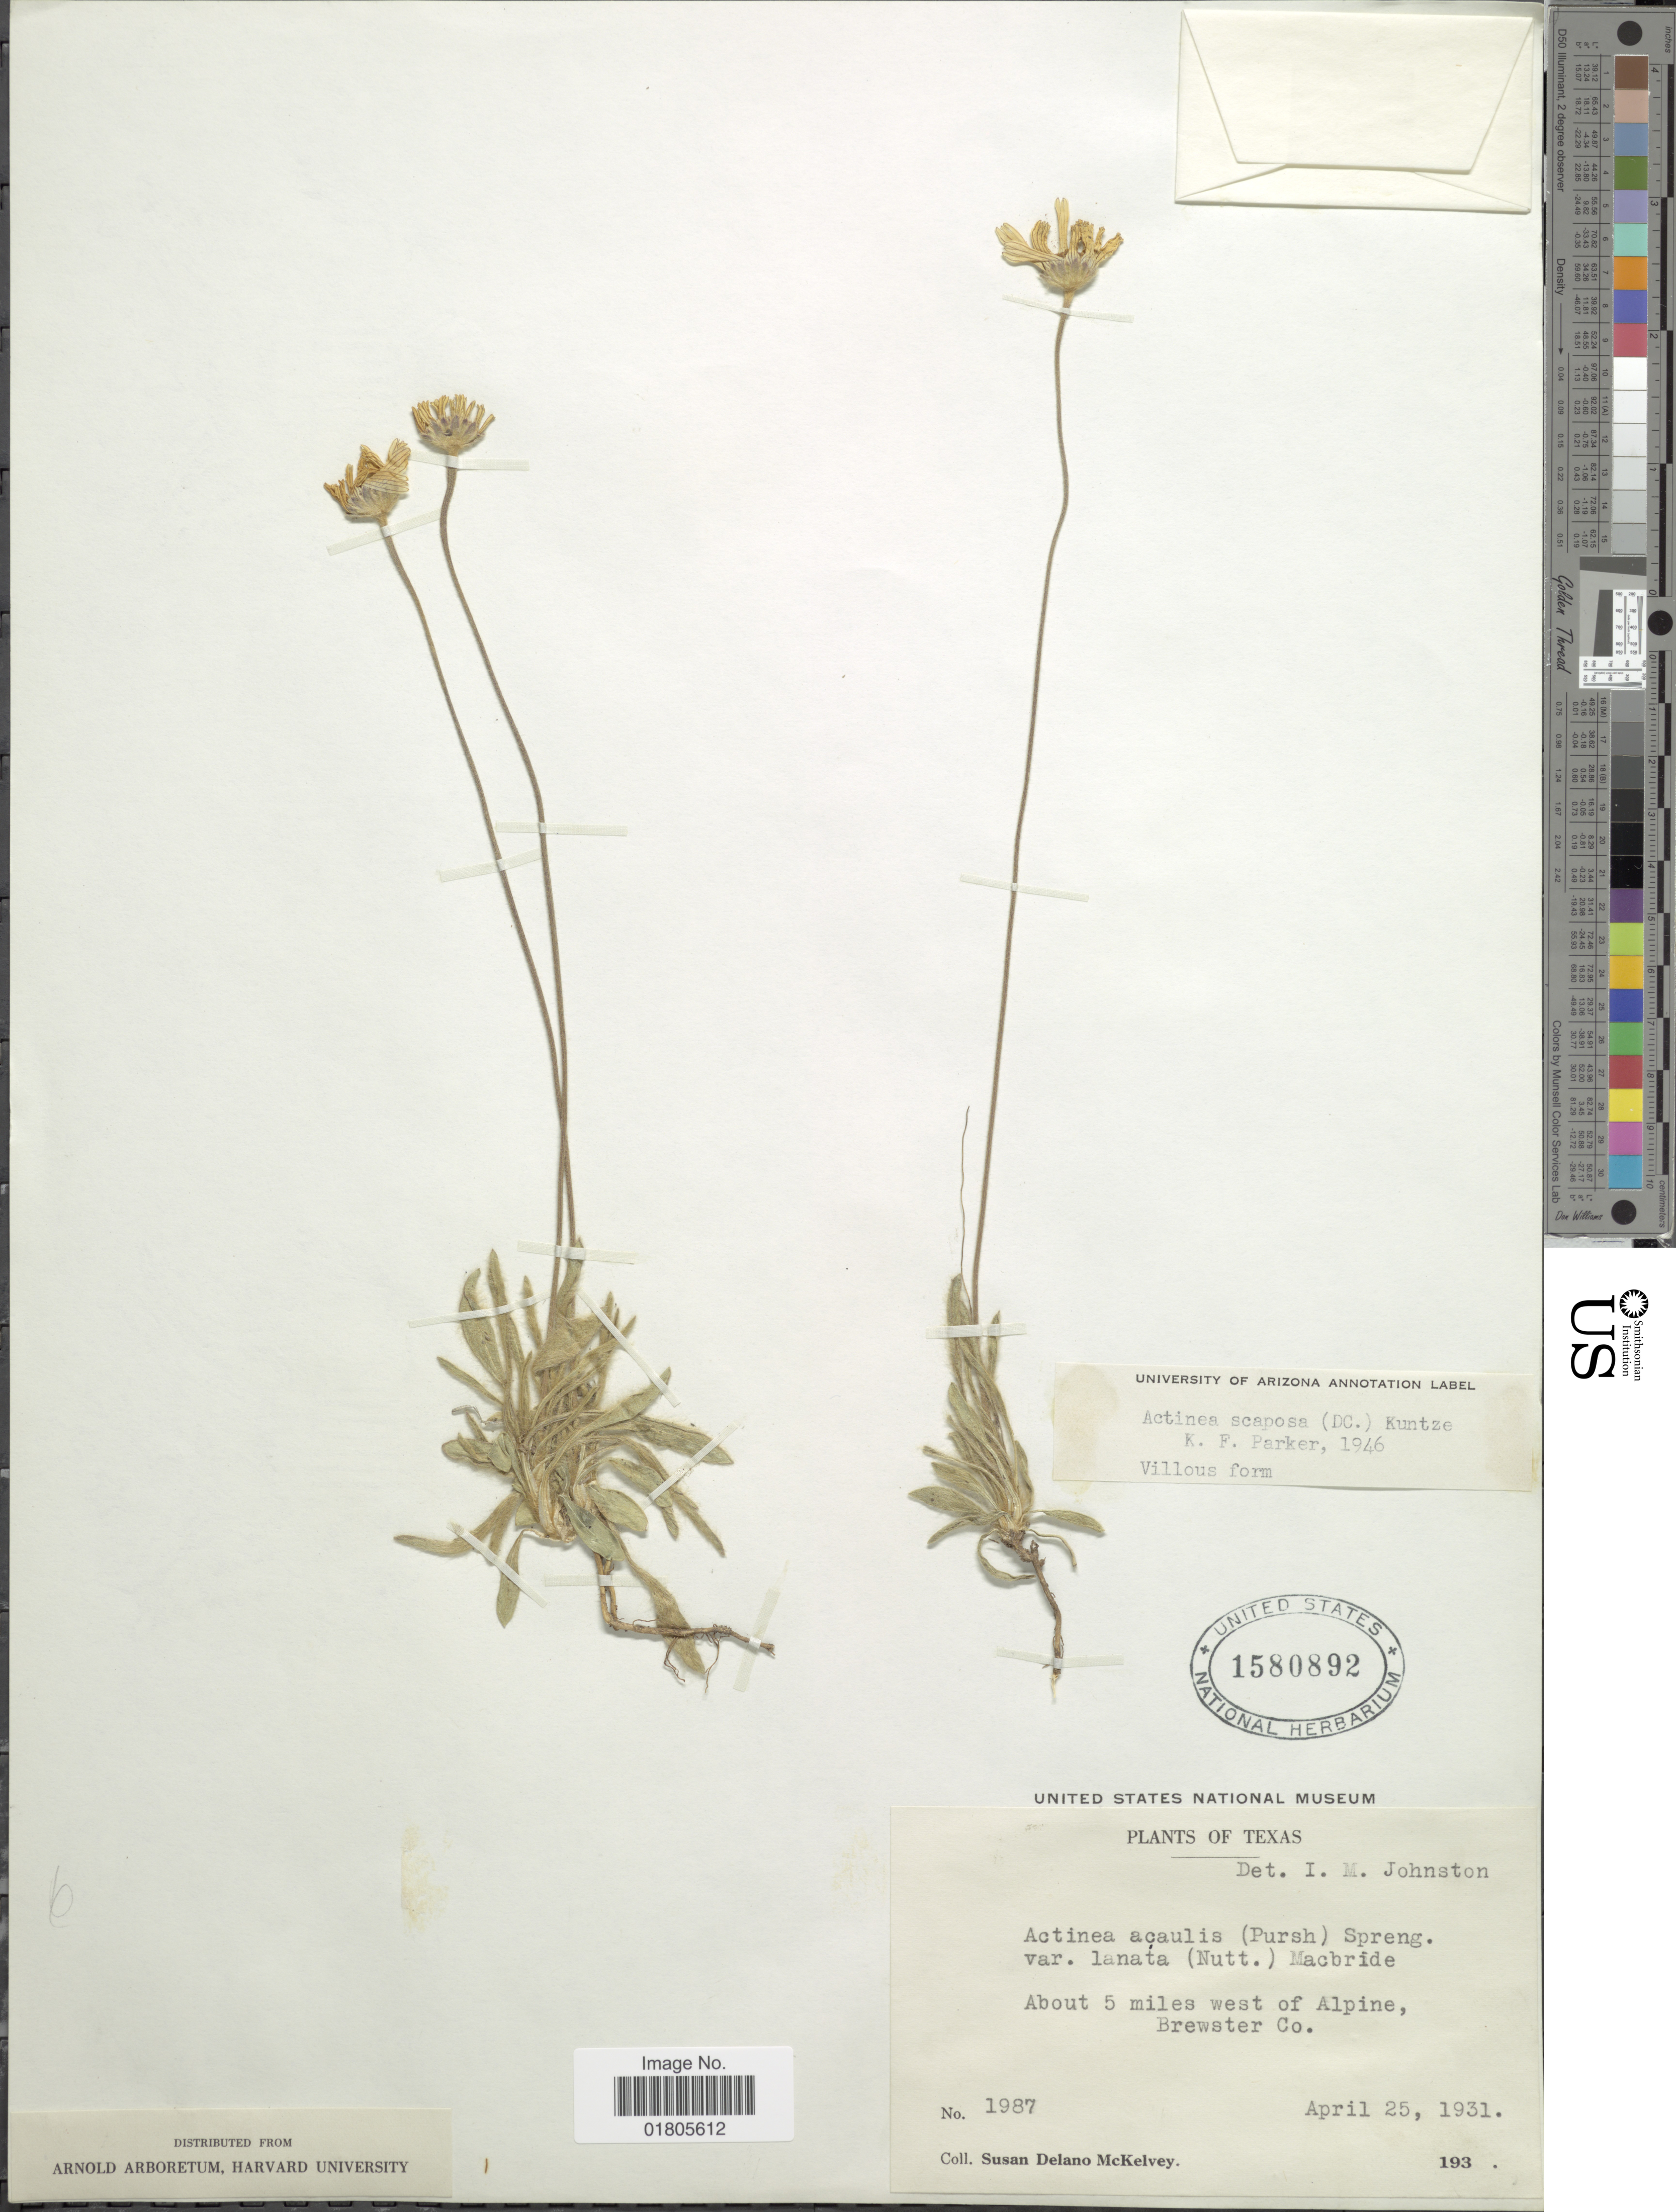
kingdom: Plantae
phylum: Tracheophyta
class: Magnoliopsida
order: Asterales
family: Asteraceae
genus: Actinea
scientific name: Actinea scaposa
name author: (DC.) Kuntze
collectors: S. A. McKelvey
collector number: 1987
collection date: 1931-04-25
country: United States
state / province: Texas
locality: About 5 miles west of Alpine, Brewster Co.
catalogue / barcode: US 1580892